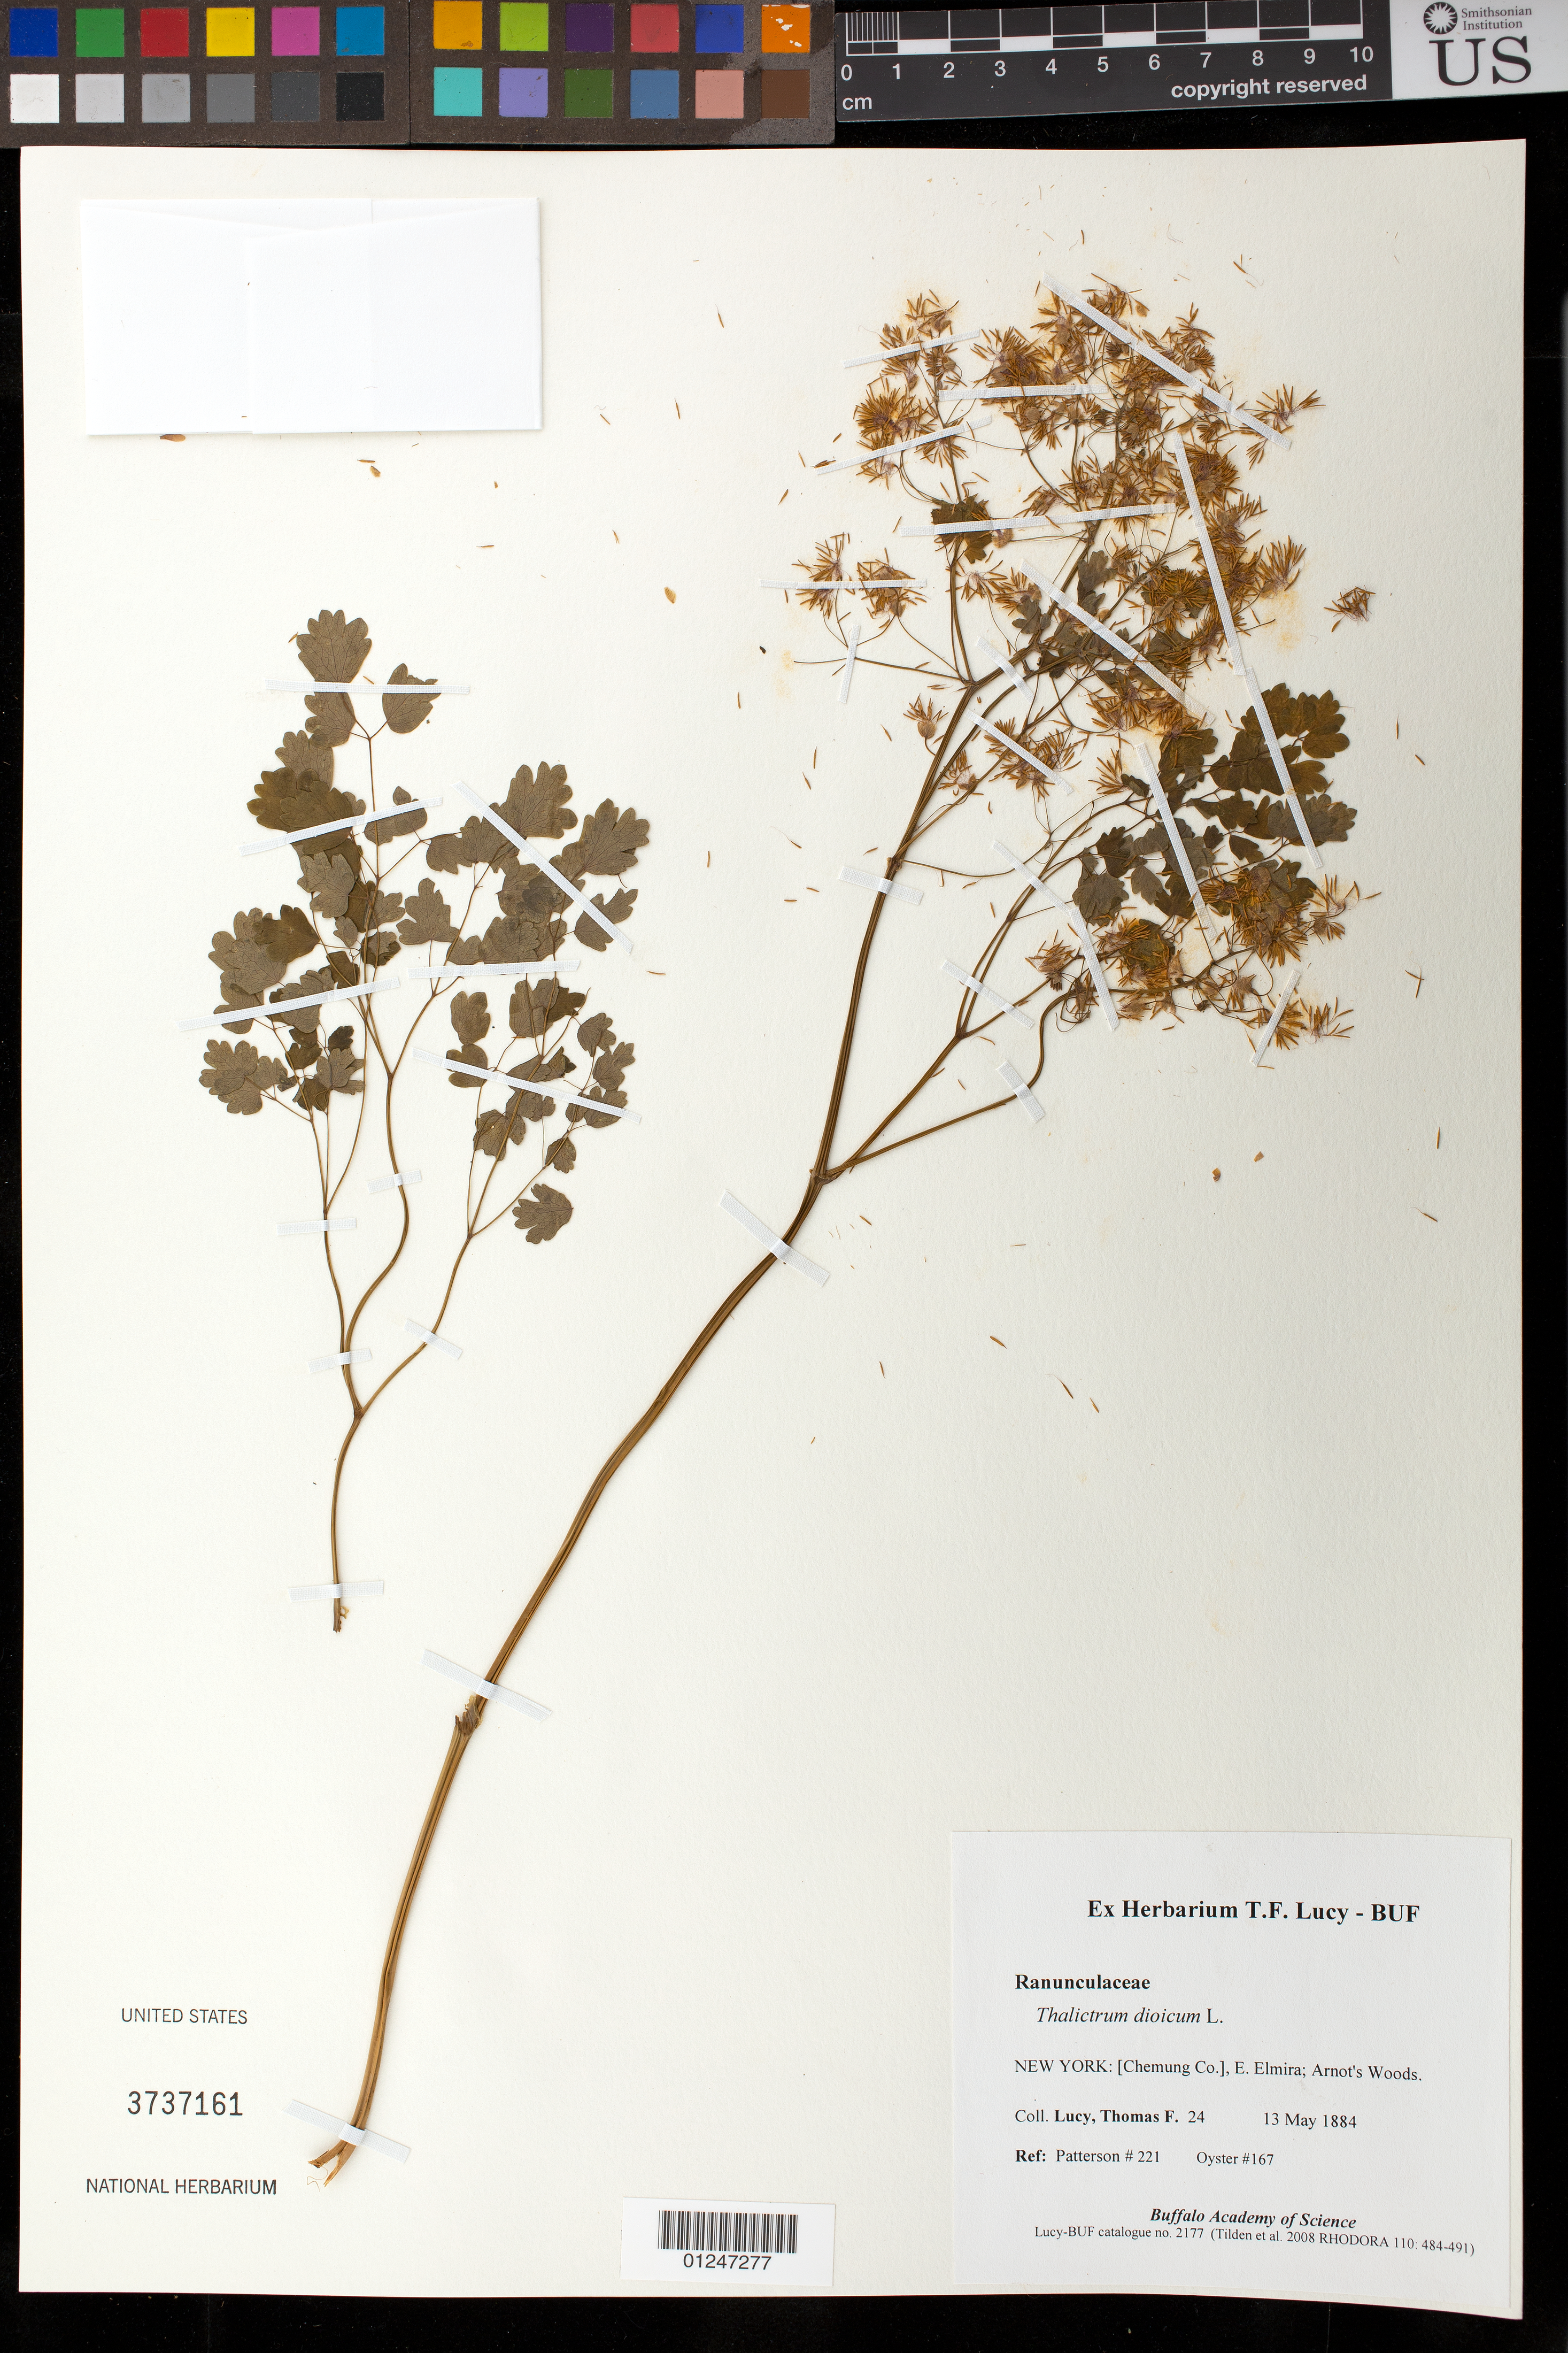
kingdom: Plantae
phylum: Tracheophyta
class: Magnoliopsida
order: Ranunculales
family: Ranunculaceae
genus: Thalictrum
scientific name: Thalictrum dioicum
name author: L.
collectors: T. Lucy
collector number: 24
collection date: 1884-05-13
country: United States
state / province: New York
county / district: Chemung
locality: E. Elmira; Arnot's Wood.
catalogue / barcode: US 3737161